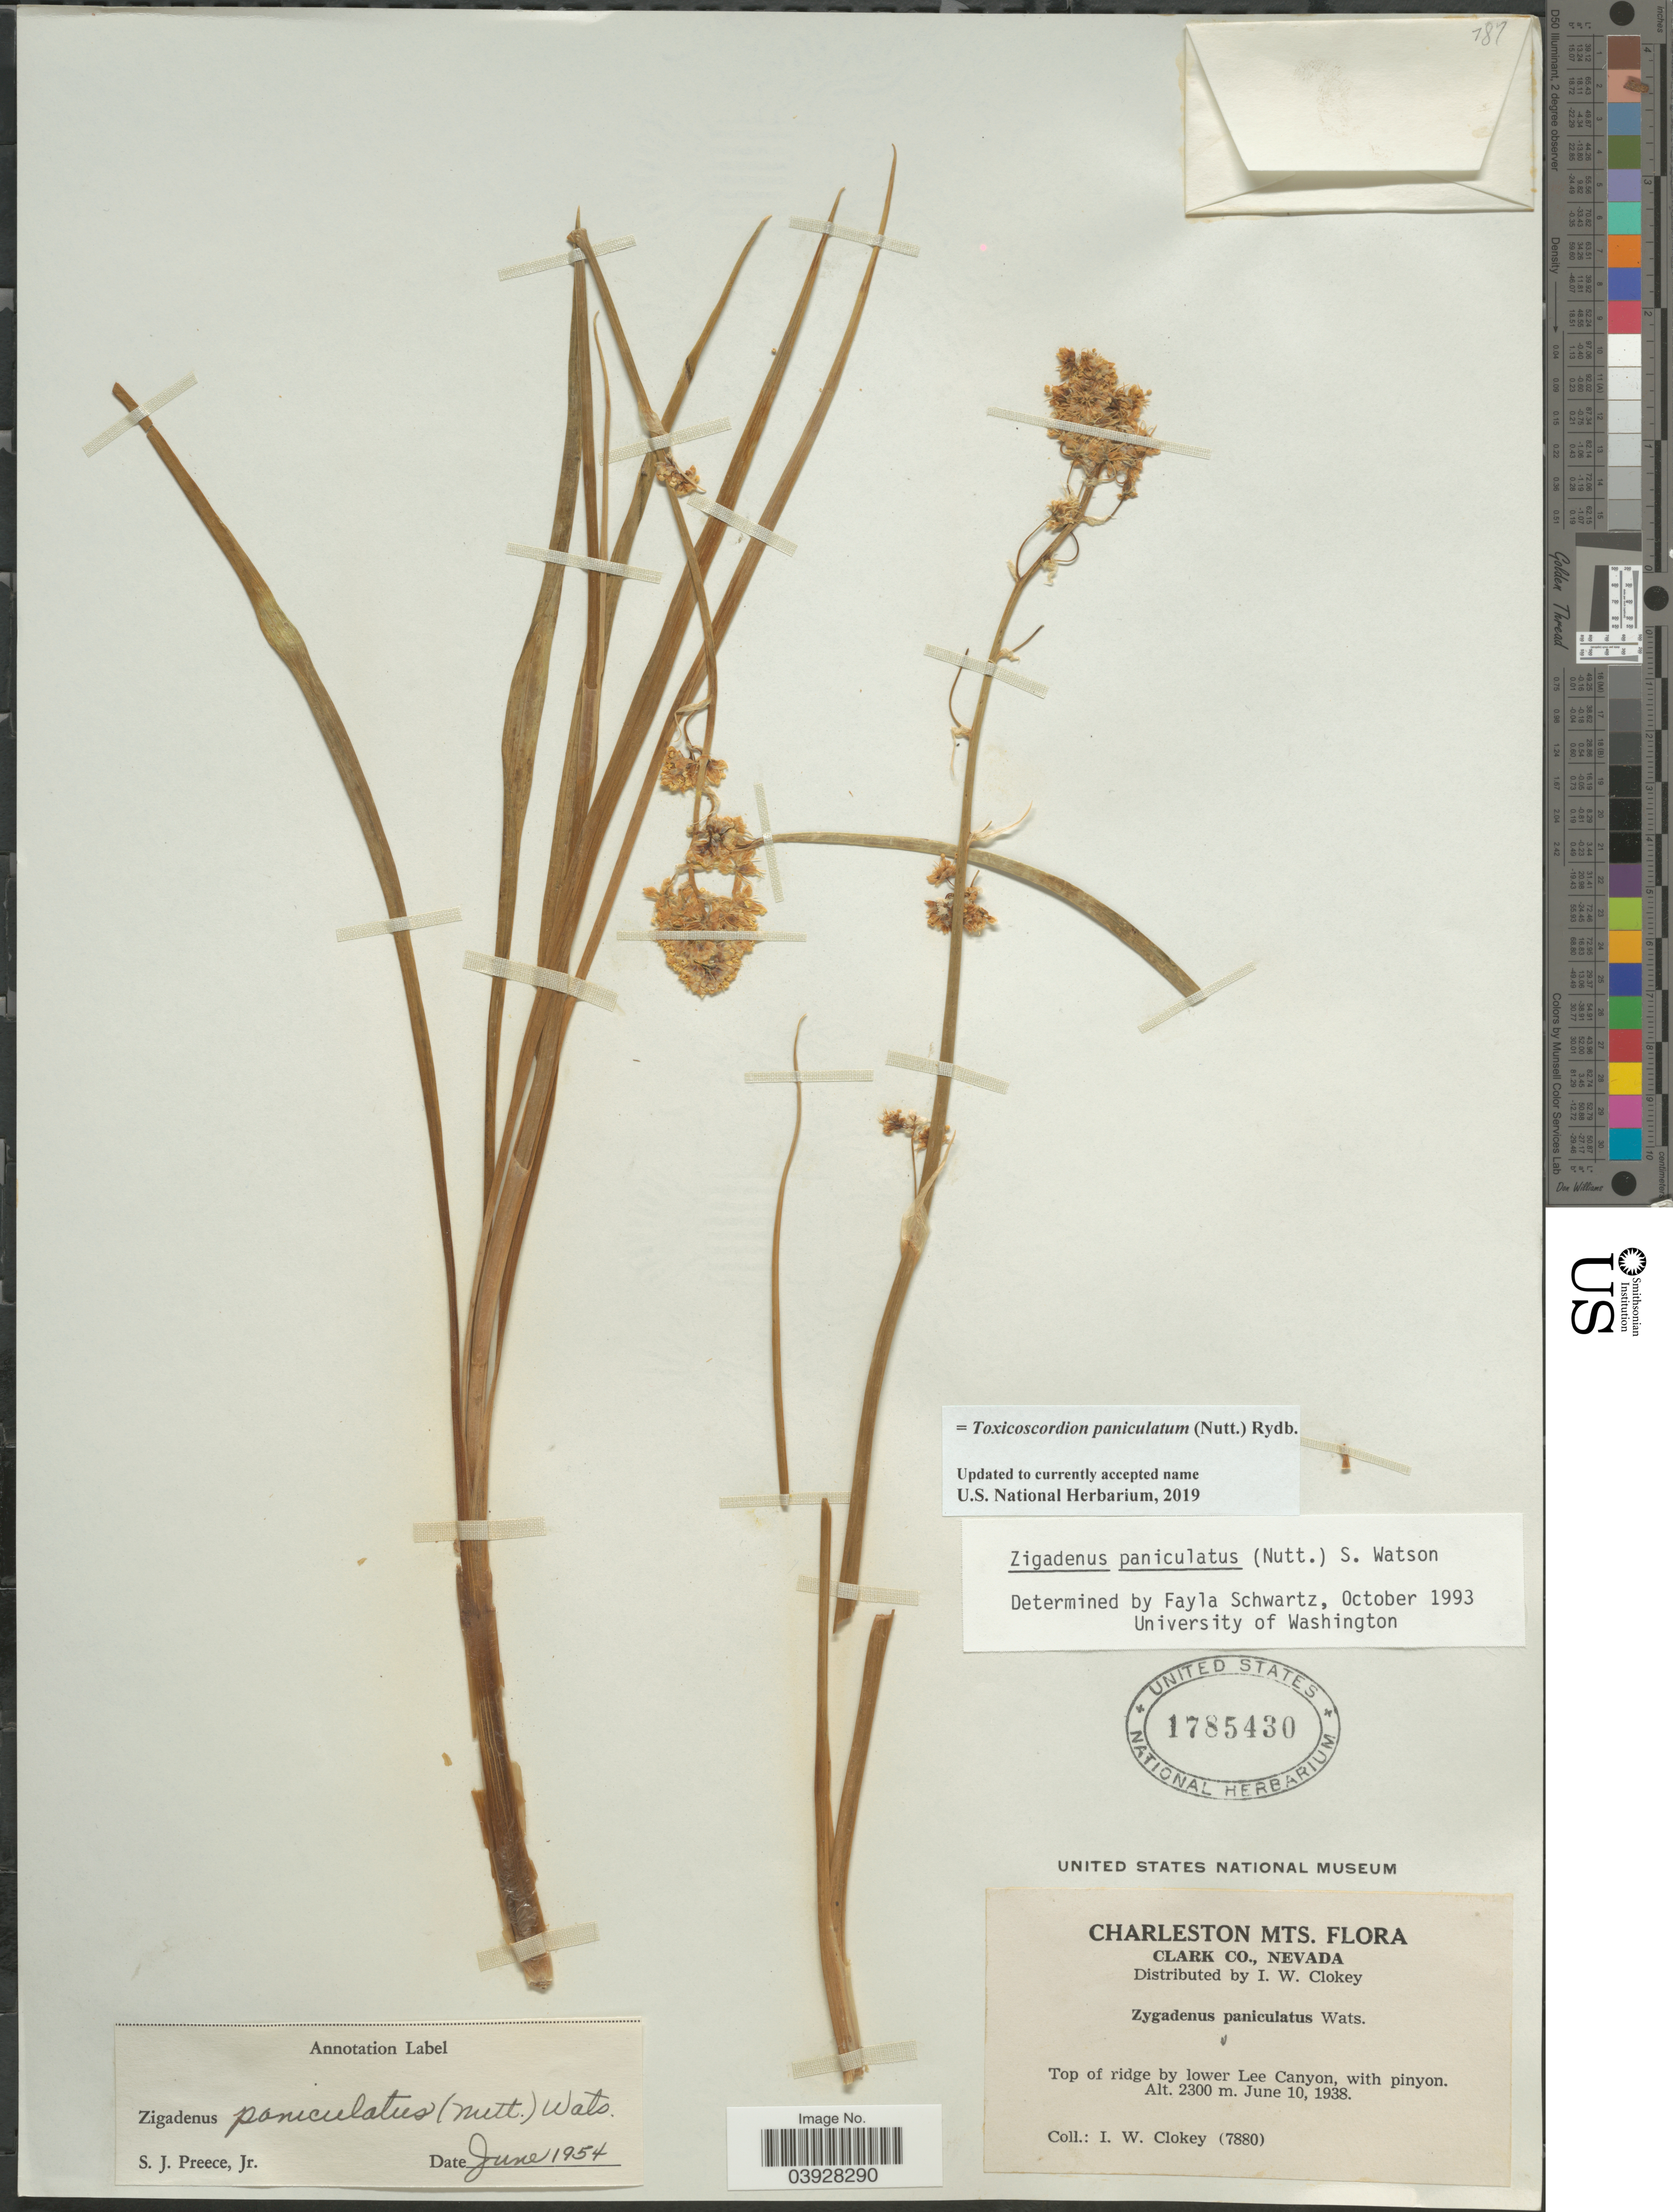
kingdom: Plantae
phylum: Tracheophyta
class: Liliopsida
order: Liliales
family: Melanthiaceae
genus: Toxicoscordion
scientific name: Toxicoscordion paniculatum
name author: (Nutt.) Rydb.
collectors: I. W. Clokey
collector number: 7880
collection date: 1938-06-10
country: United States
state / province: Nevada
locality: Charleston Mts. Clark Co. Top of ridge by lower Lee Canyon.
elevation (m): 2300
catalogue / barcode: US 1785430